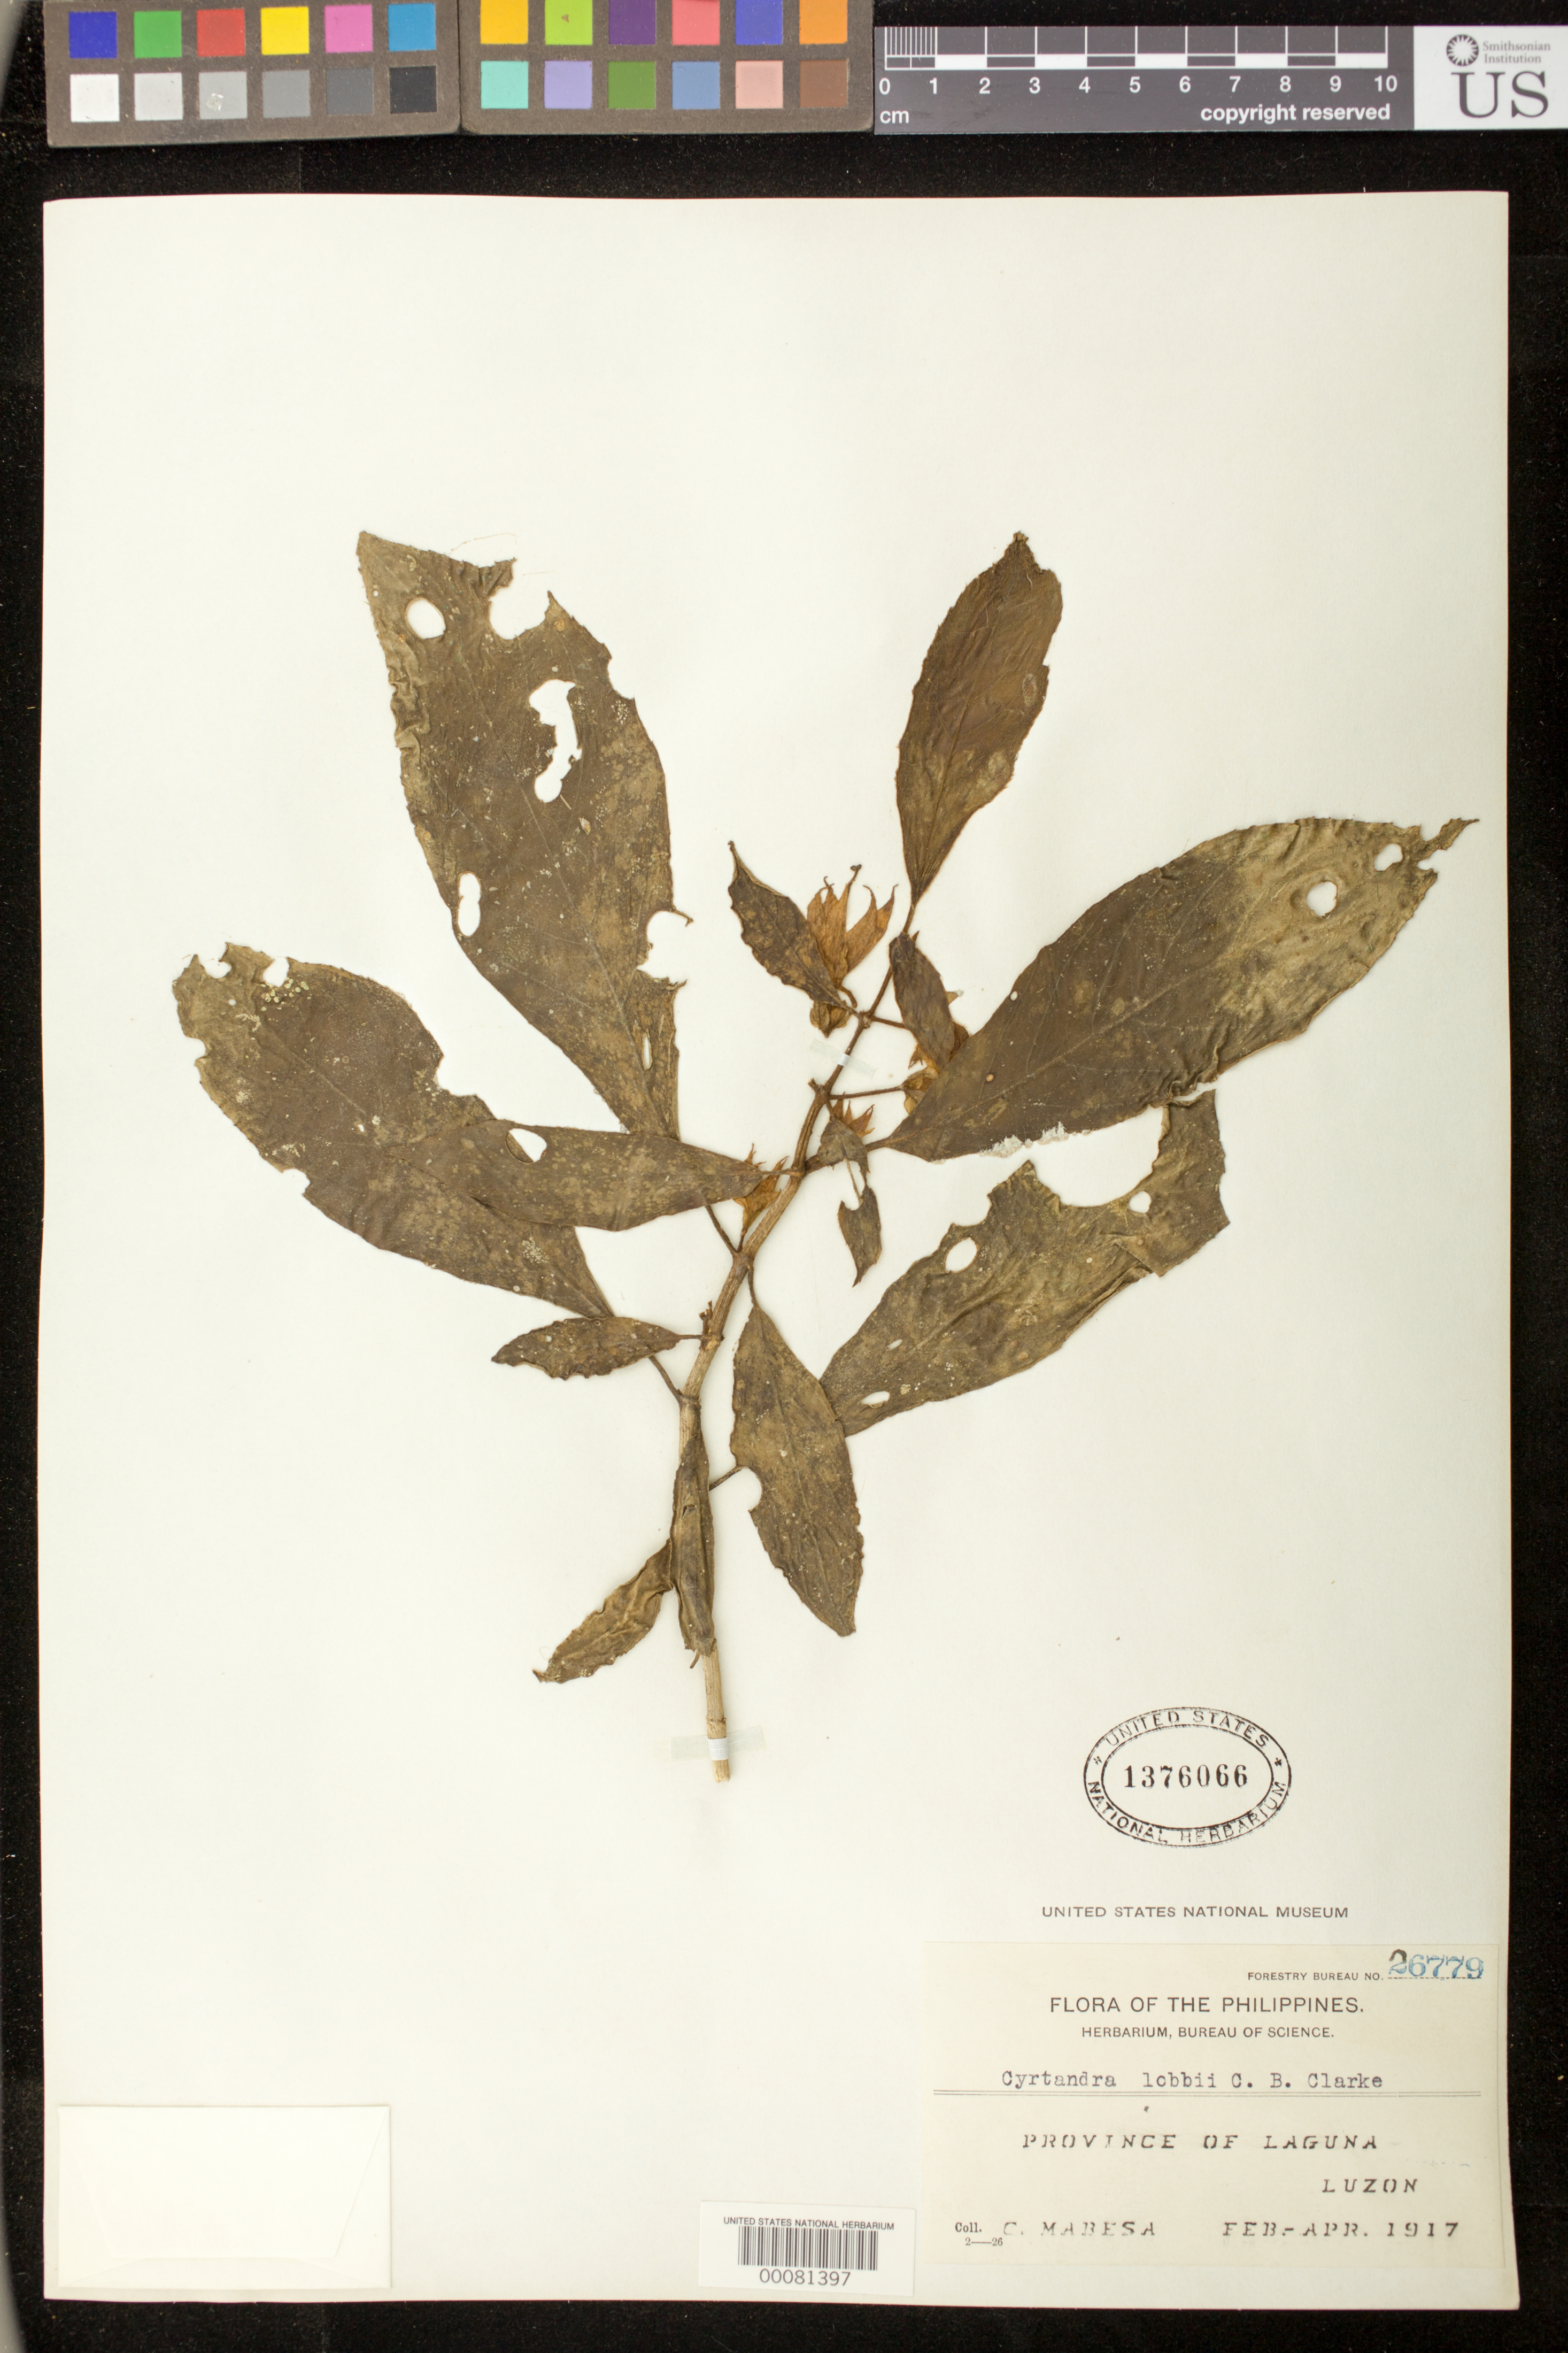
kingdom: Plantae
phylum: Tracheophyta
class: Magnoliopsida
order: Lamiales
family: Gesneriaceae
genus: Cyrtandra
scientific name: Cyrtandra lobbii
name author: C.B. Clarke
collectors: C. Mabesa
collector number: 2-26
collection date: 1917-02/1917-04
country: Philippines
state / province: Calabarzon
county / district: Laguna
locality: Luzon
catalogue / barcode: US 1376066